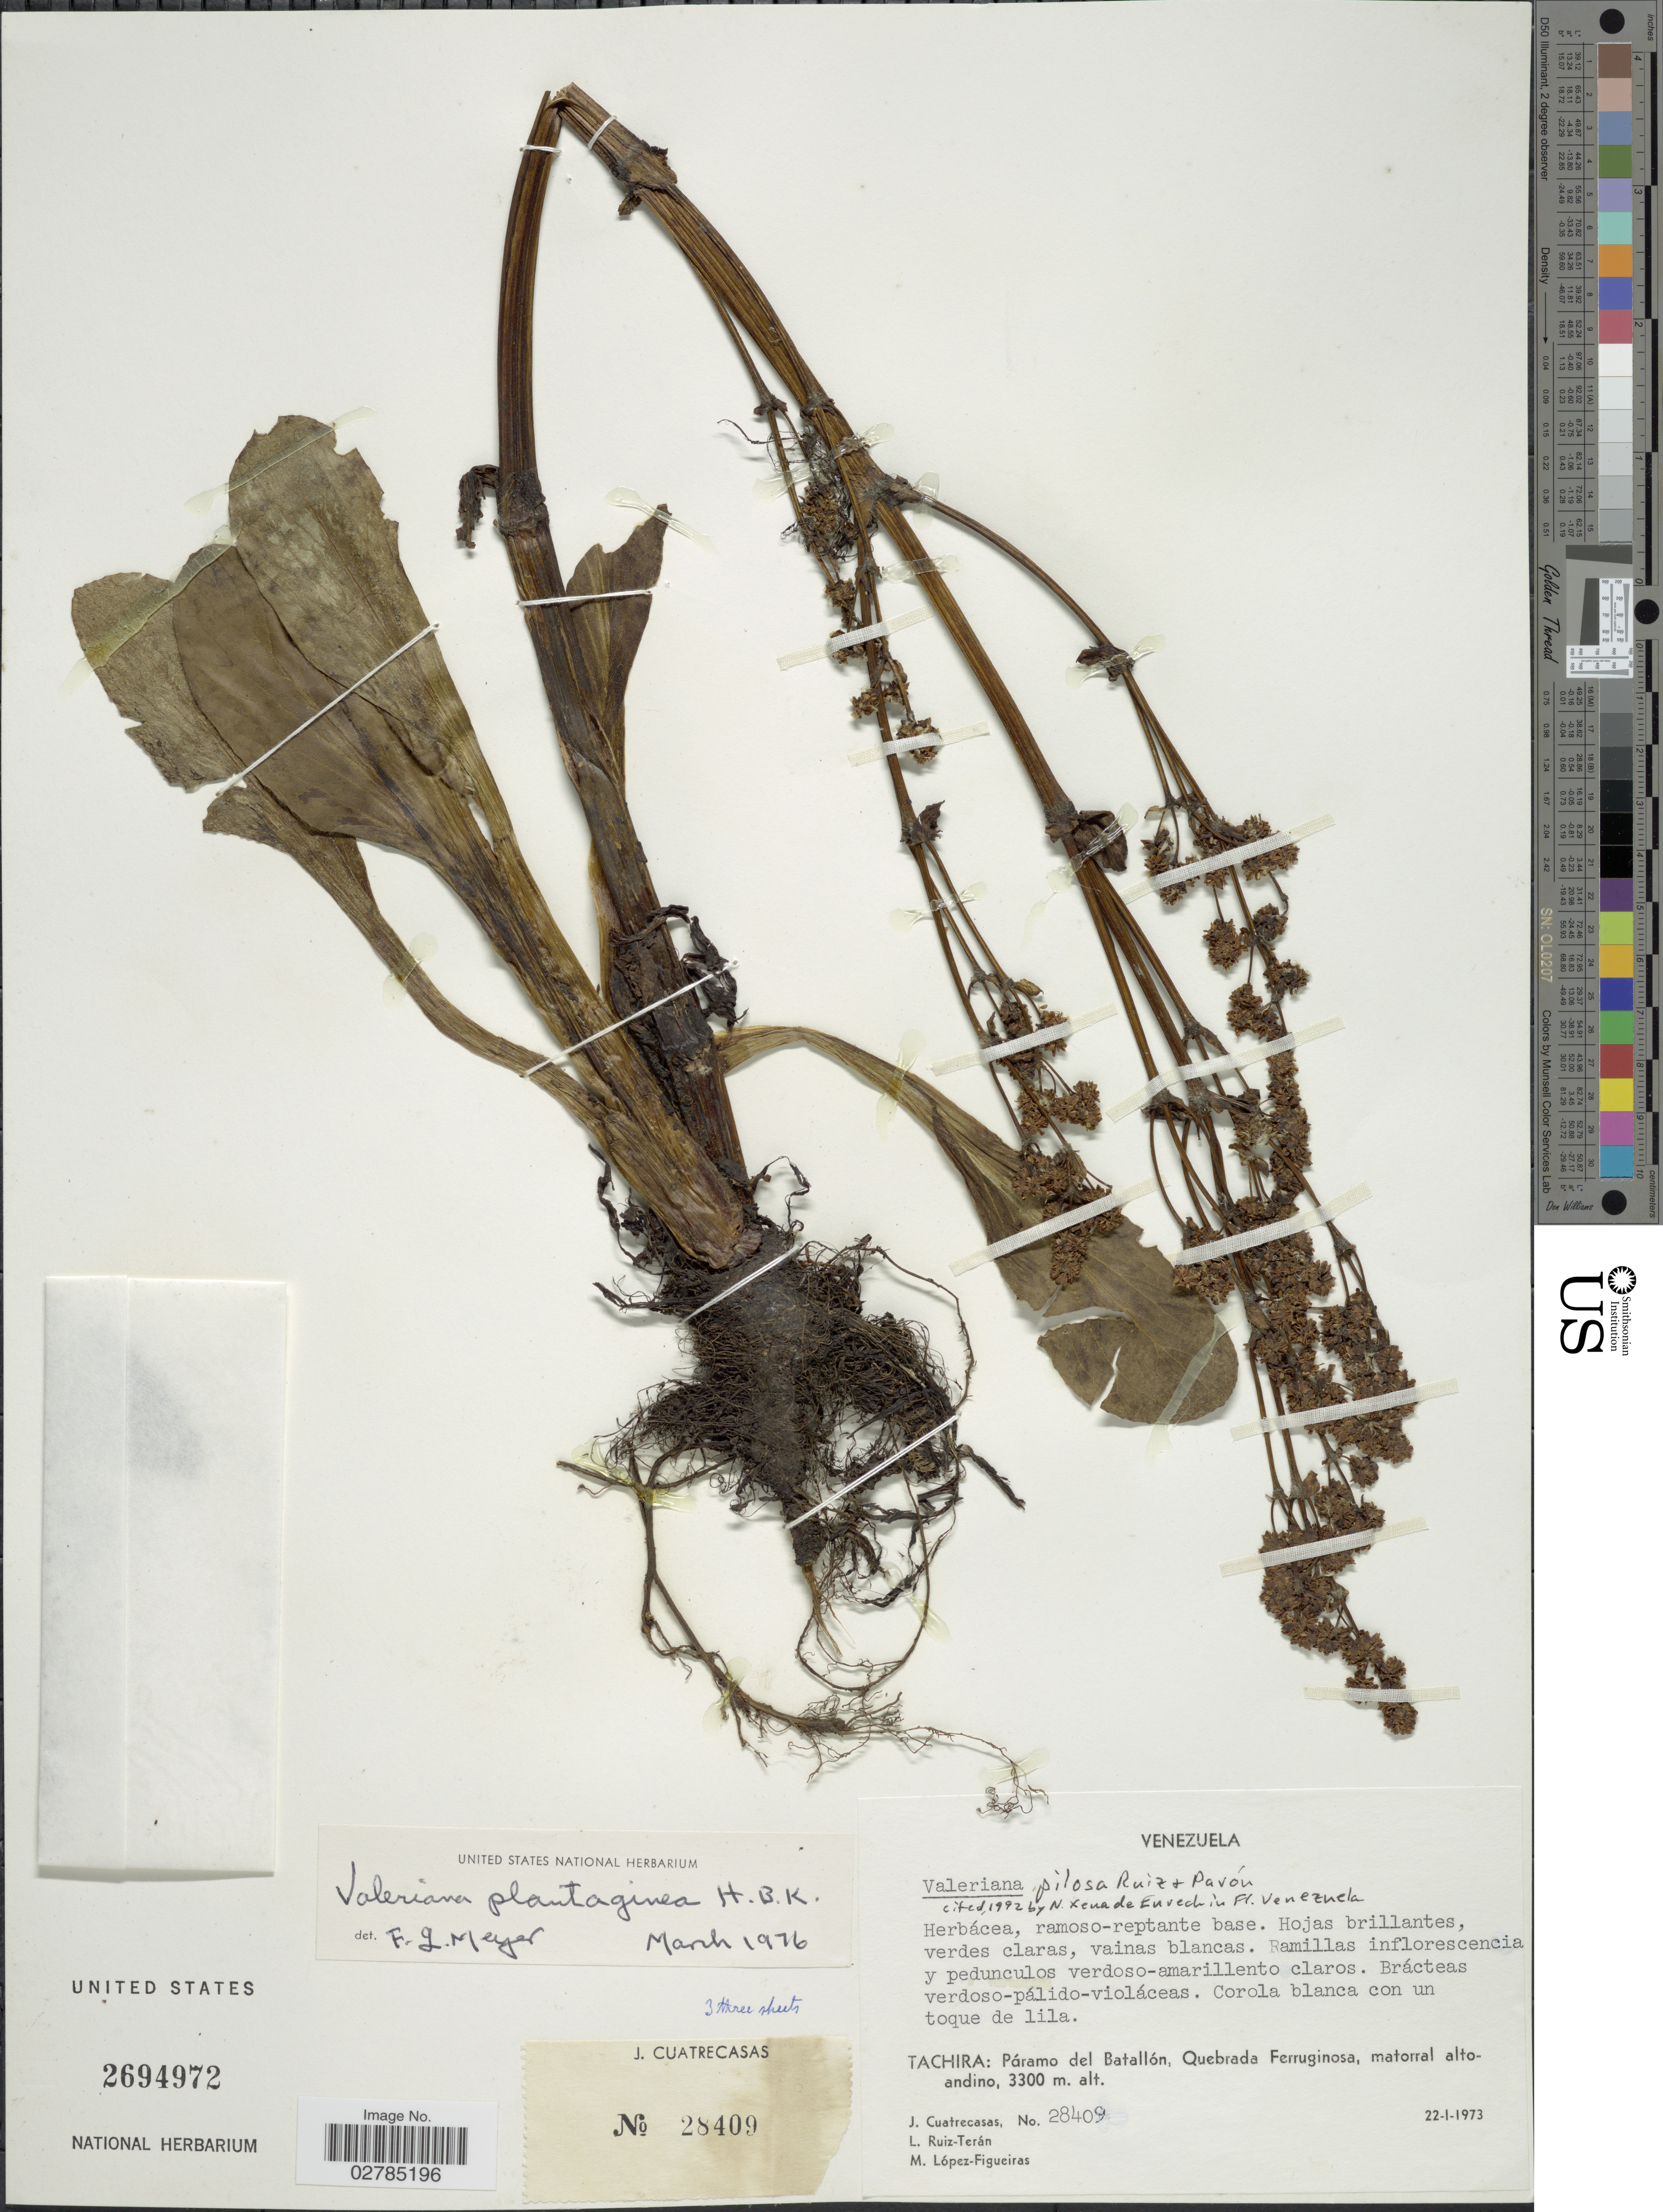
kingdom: Plantae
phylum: Tracheophyta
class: Magnoliopsida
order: Dipsacales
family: Caprifoliaceae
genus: Valeriana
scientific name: Valeriana plantaginea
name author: Kunth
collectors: J. Cuatrecasas, L. E. Ruíz-Terán & M. López Figueiras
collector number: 28409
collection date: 1973-01-22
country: Venezuela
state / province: Tachira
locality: Páramo del Batallón, Quebrada Ferruginosa, matorral altoandino.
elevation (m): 3300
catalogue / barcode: US 2694972